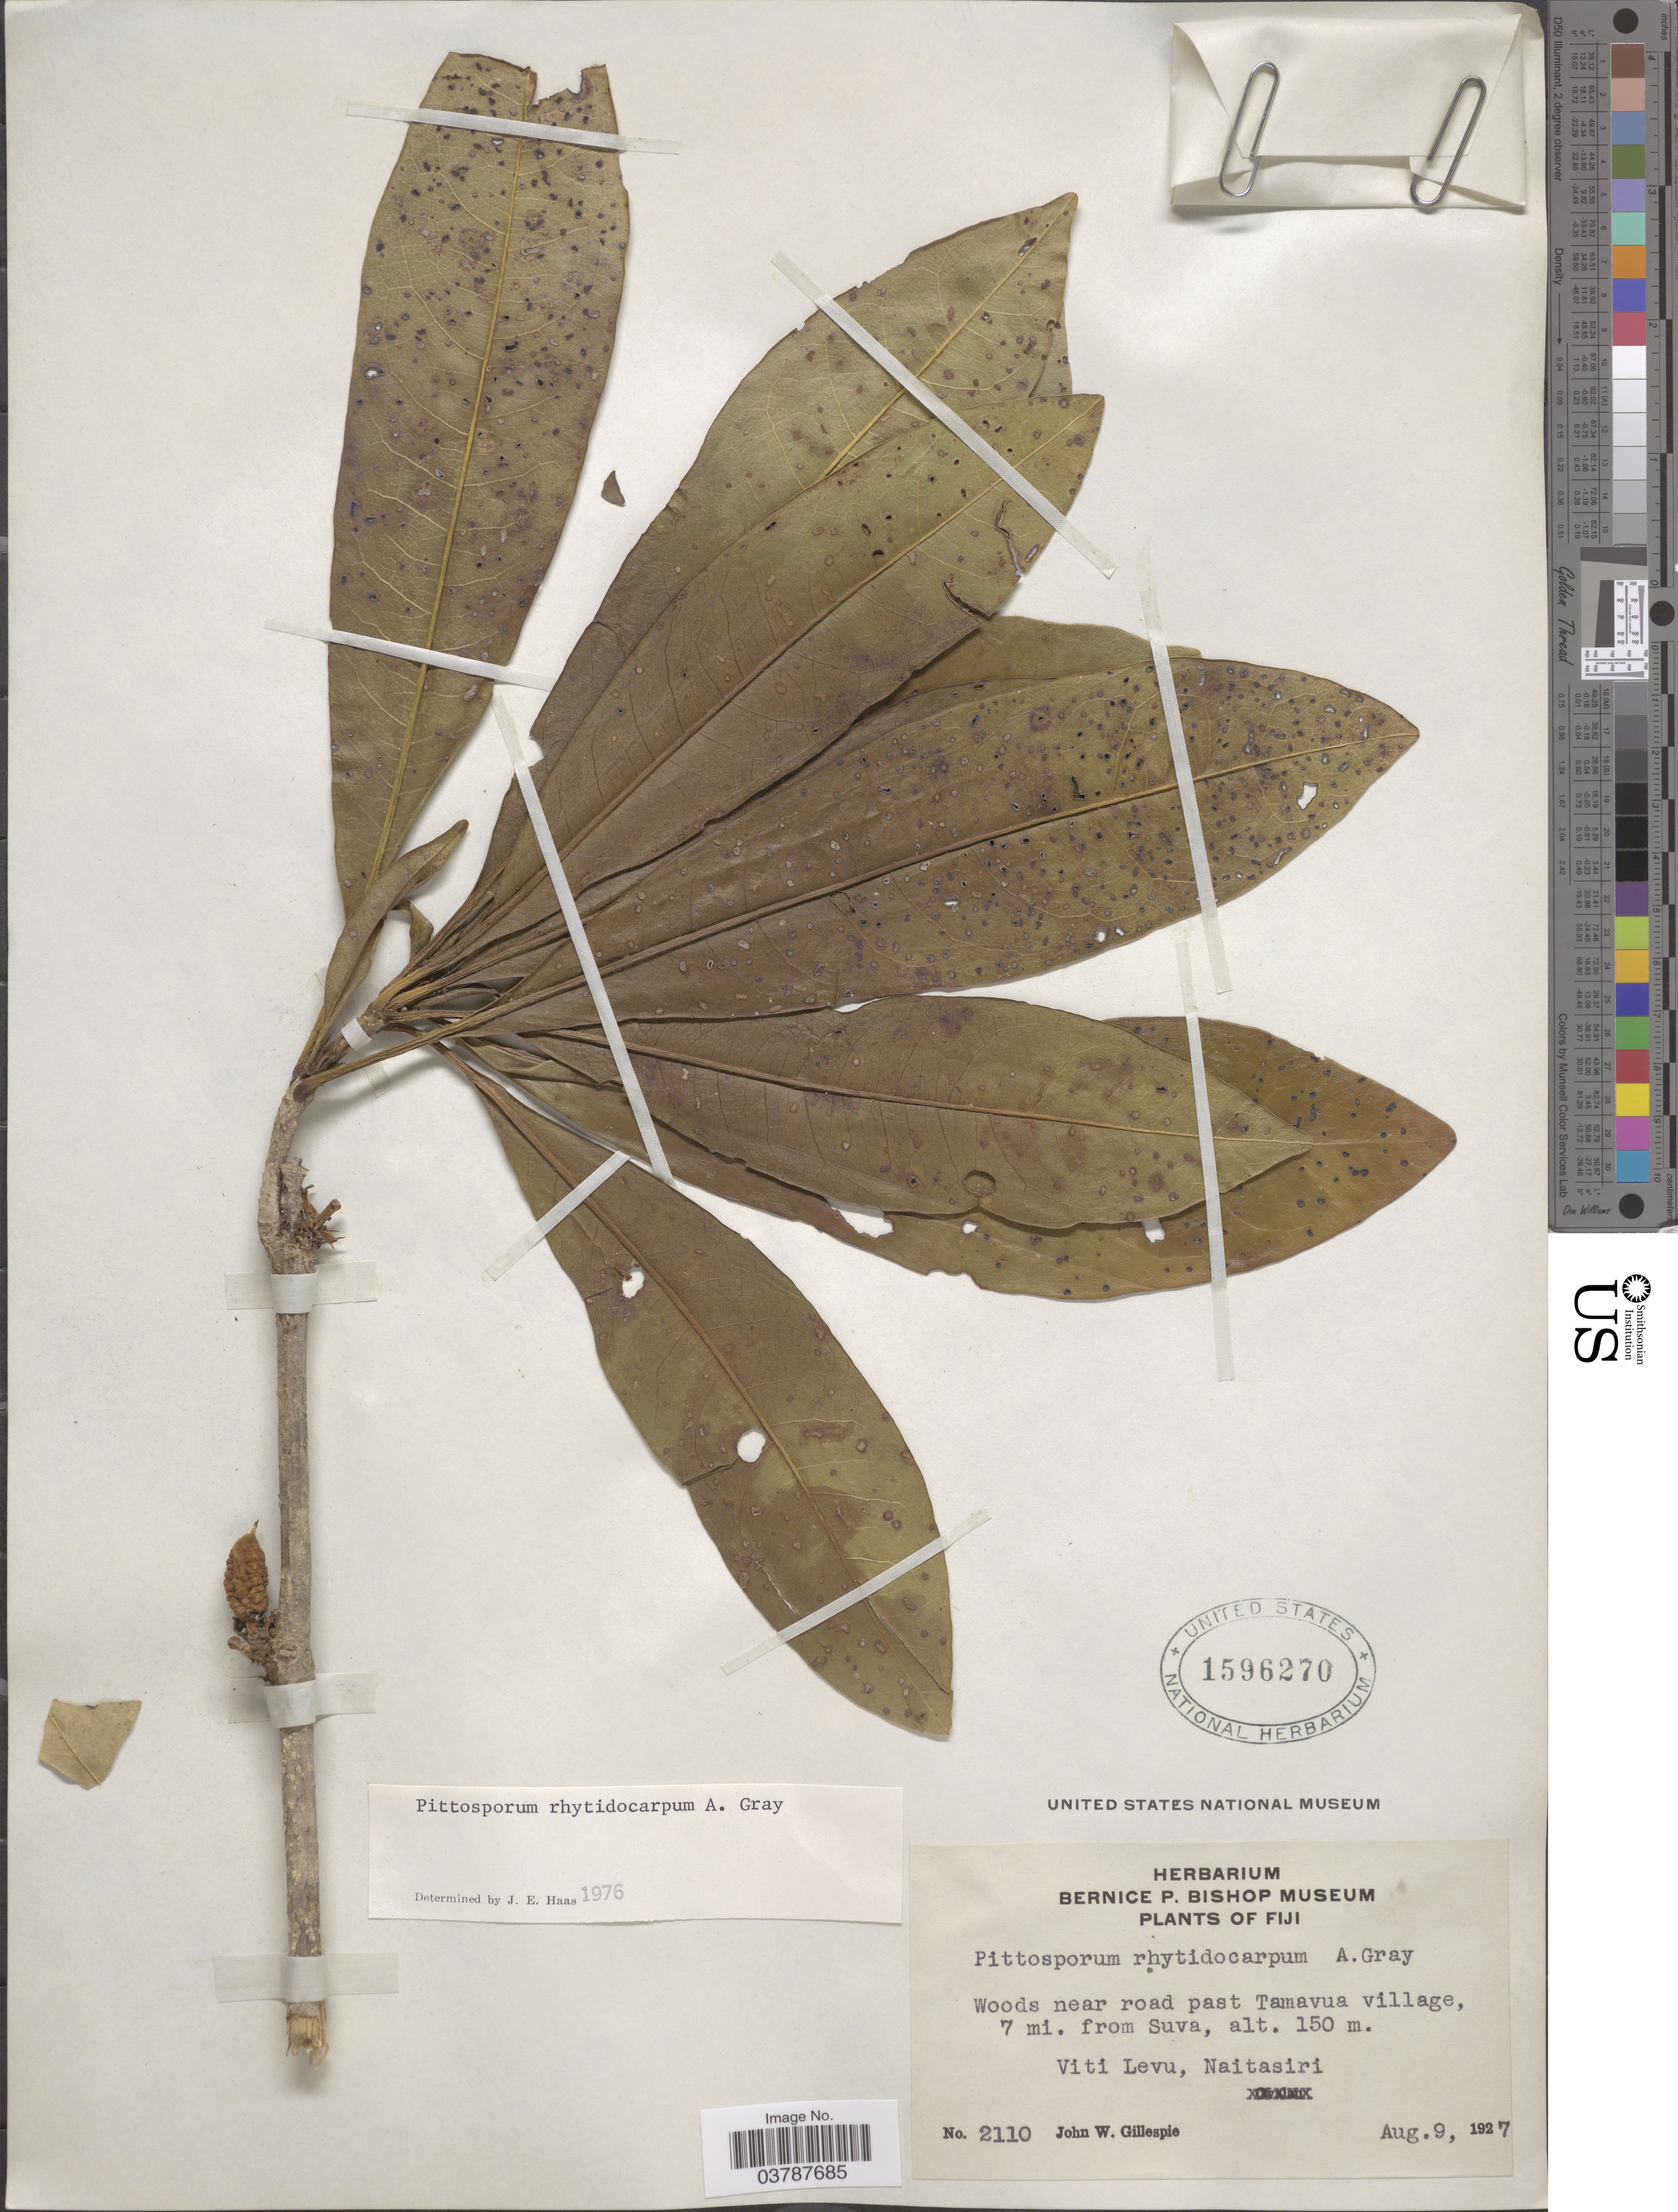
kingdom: Plantae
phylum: Tracheophyta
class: Magnoliopsida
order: Apiales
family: Pittosporaceae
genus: Pittosporum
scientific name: Pittosporum rhytidocarpum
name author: A. Gray in Wilkes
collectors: J. W. Gillespie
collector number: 2110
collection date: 1927-08-09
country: Fiji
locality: Woods near road past Tamavua village, 7 mi. from Suva. Viti Levu, Naitasiri.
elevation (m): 150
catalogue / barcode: US 1596270